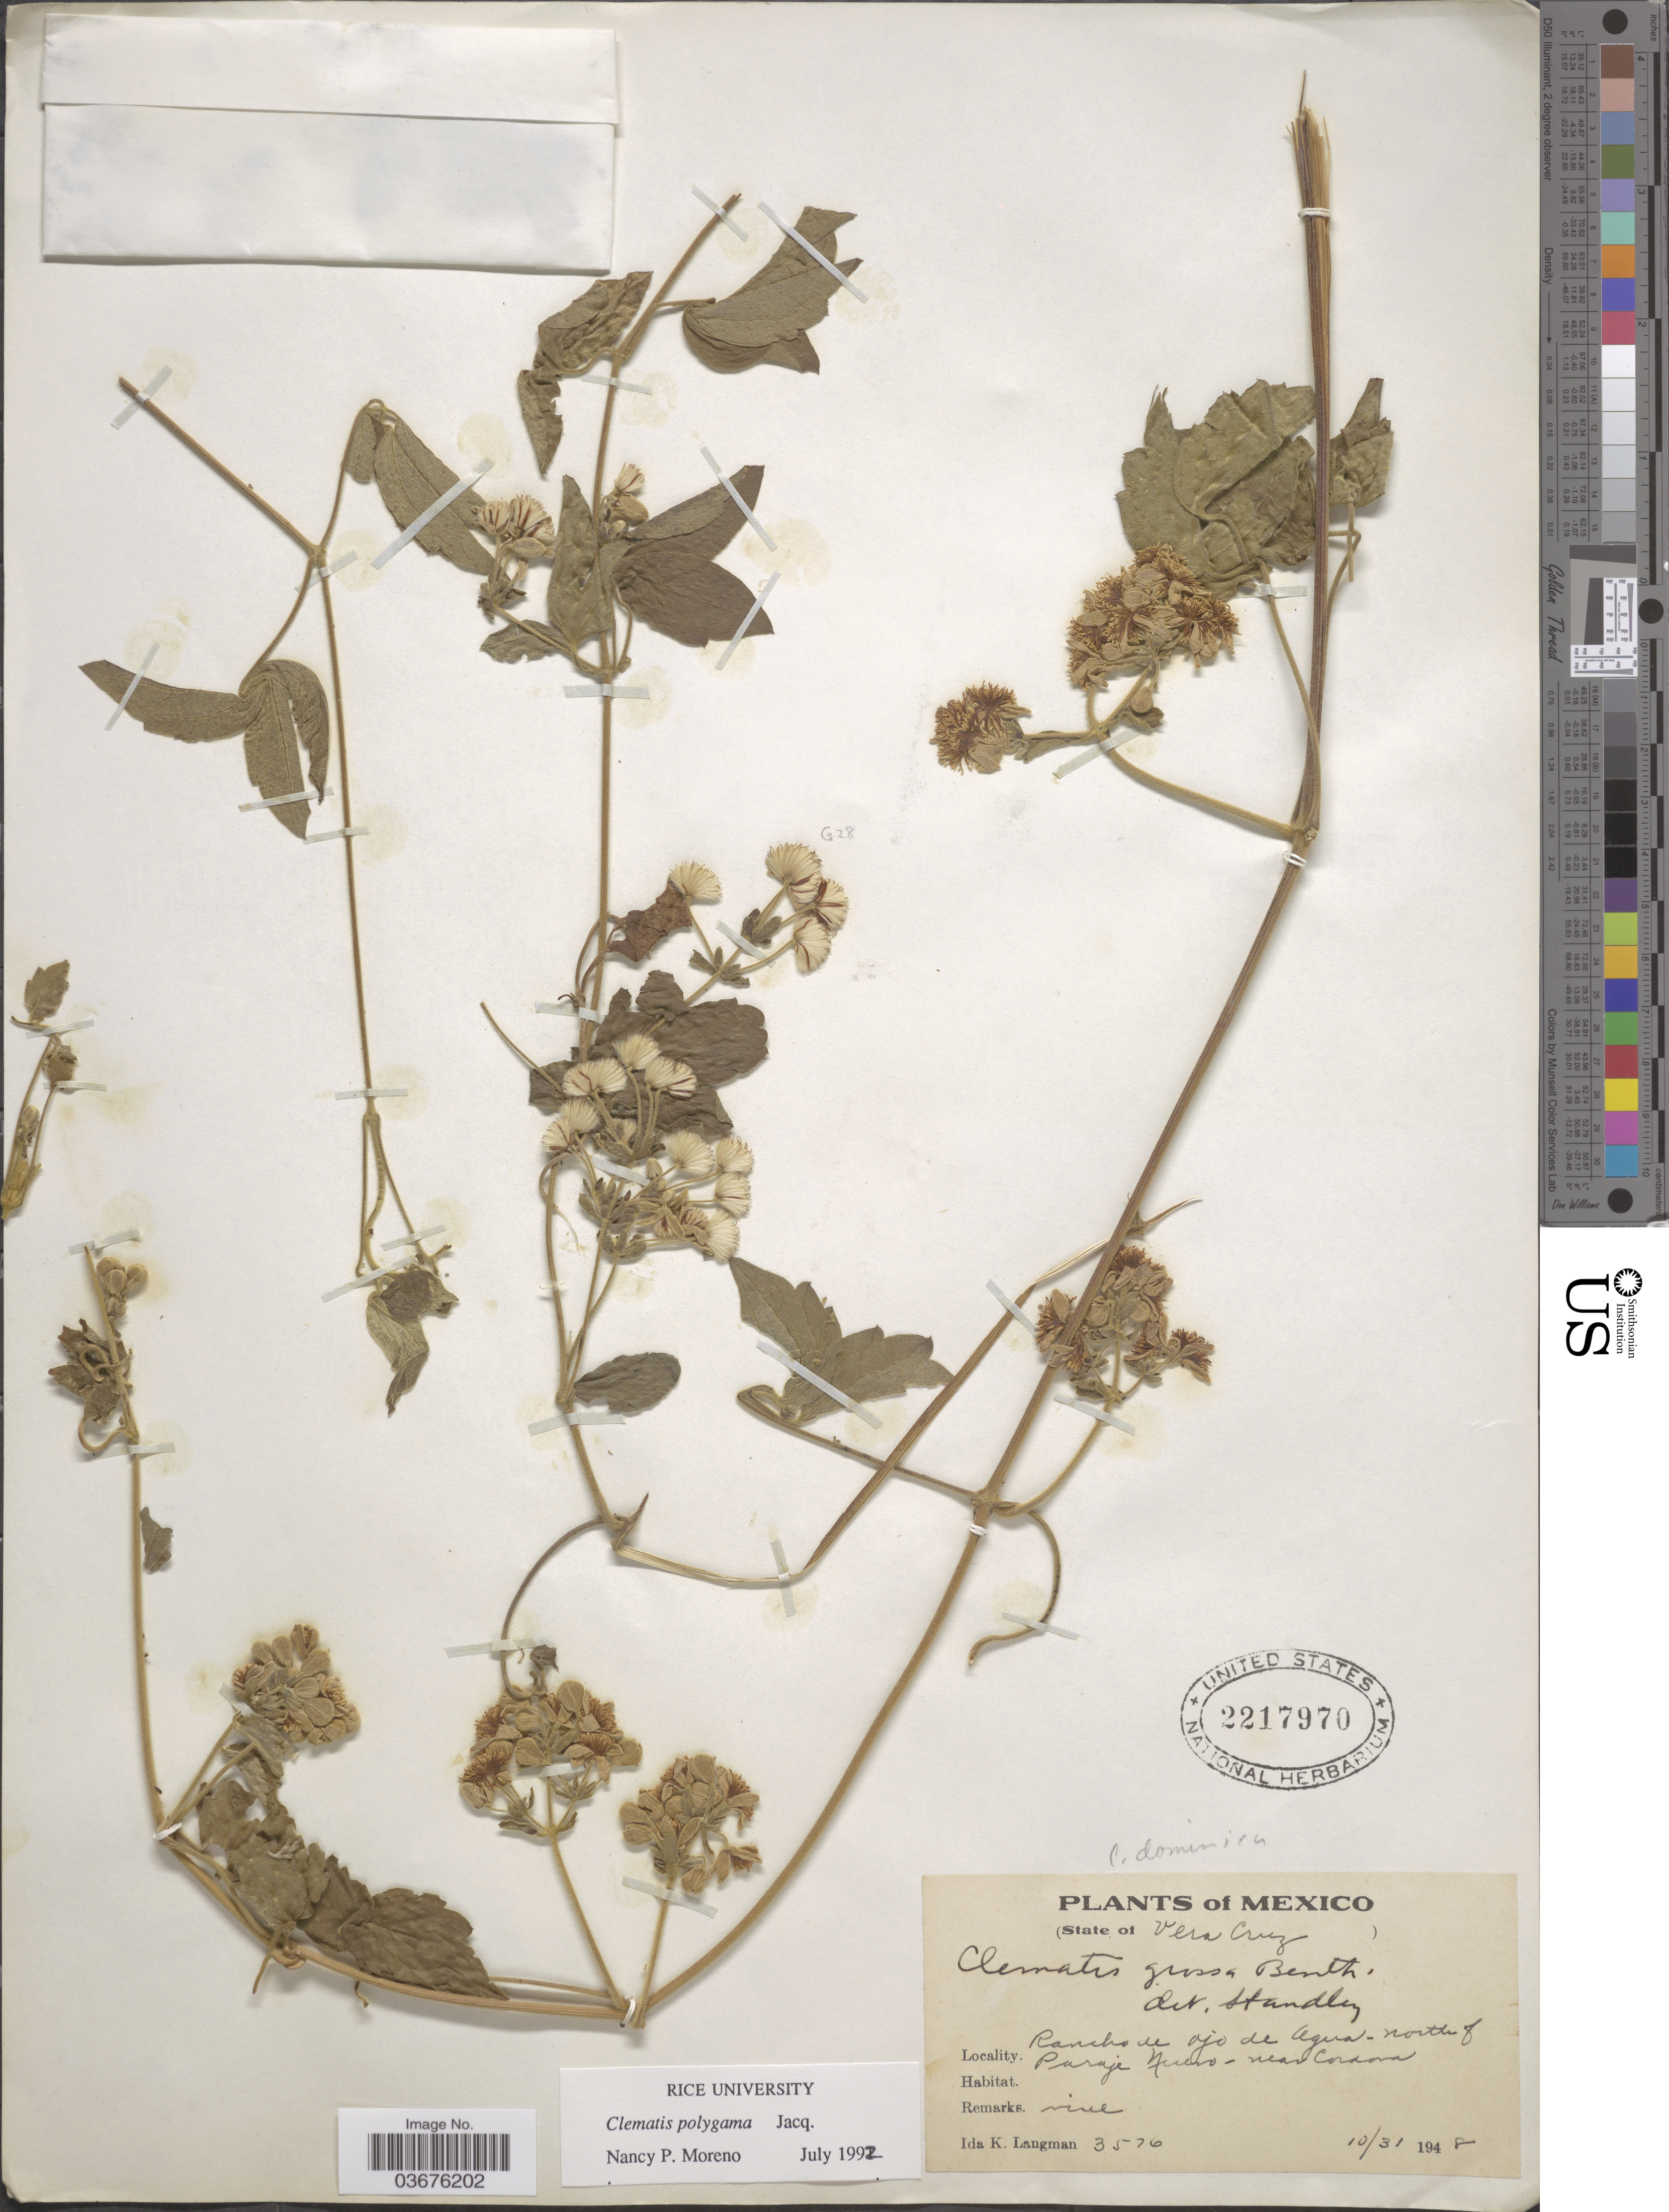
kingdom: Plantae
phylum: Tracheophyta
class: Magnoliopsida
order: Ranunculales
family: Ranunculaceae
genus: Clematis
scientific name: Clematis polygama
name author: Jacq.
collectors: I. K. Langman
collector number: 3576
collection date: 1948-10-31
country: Mexico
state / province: Veracruz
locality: State of Vera Cruz. Rancho de ojo de Agua - north of Paraje Nuevo - near Cordova.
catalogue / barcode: US 2217970